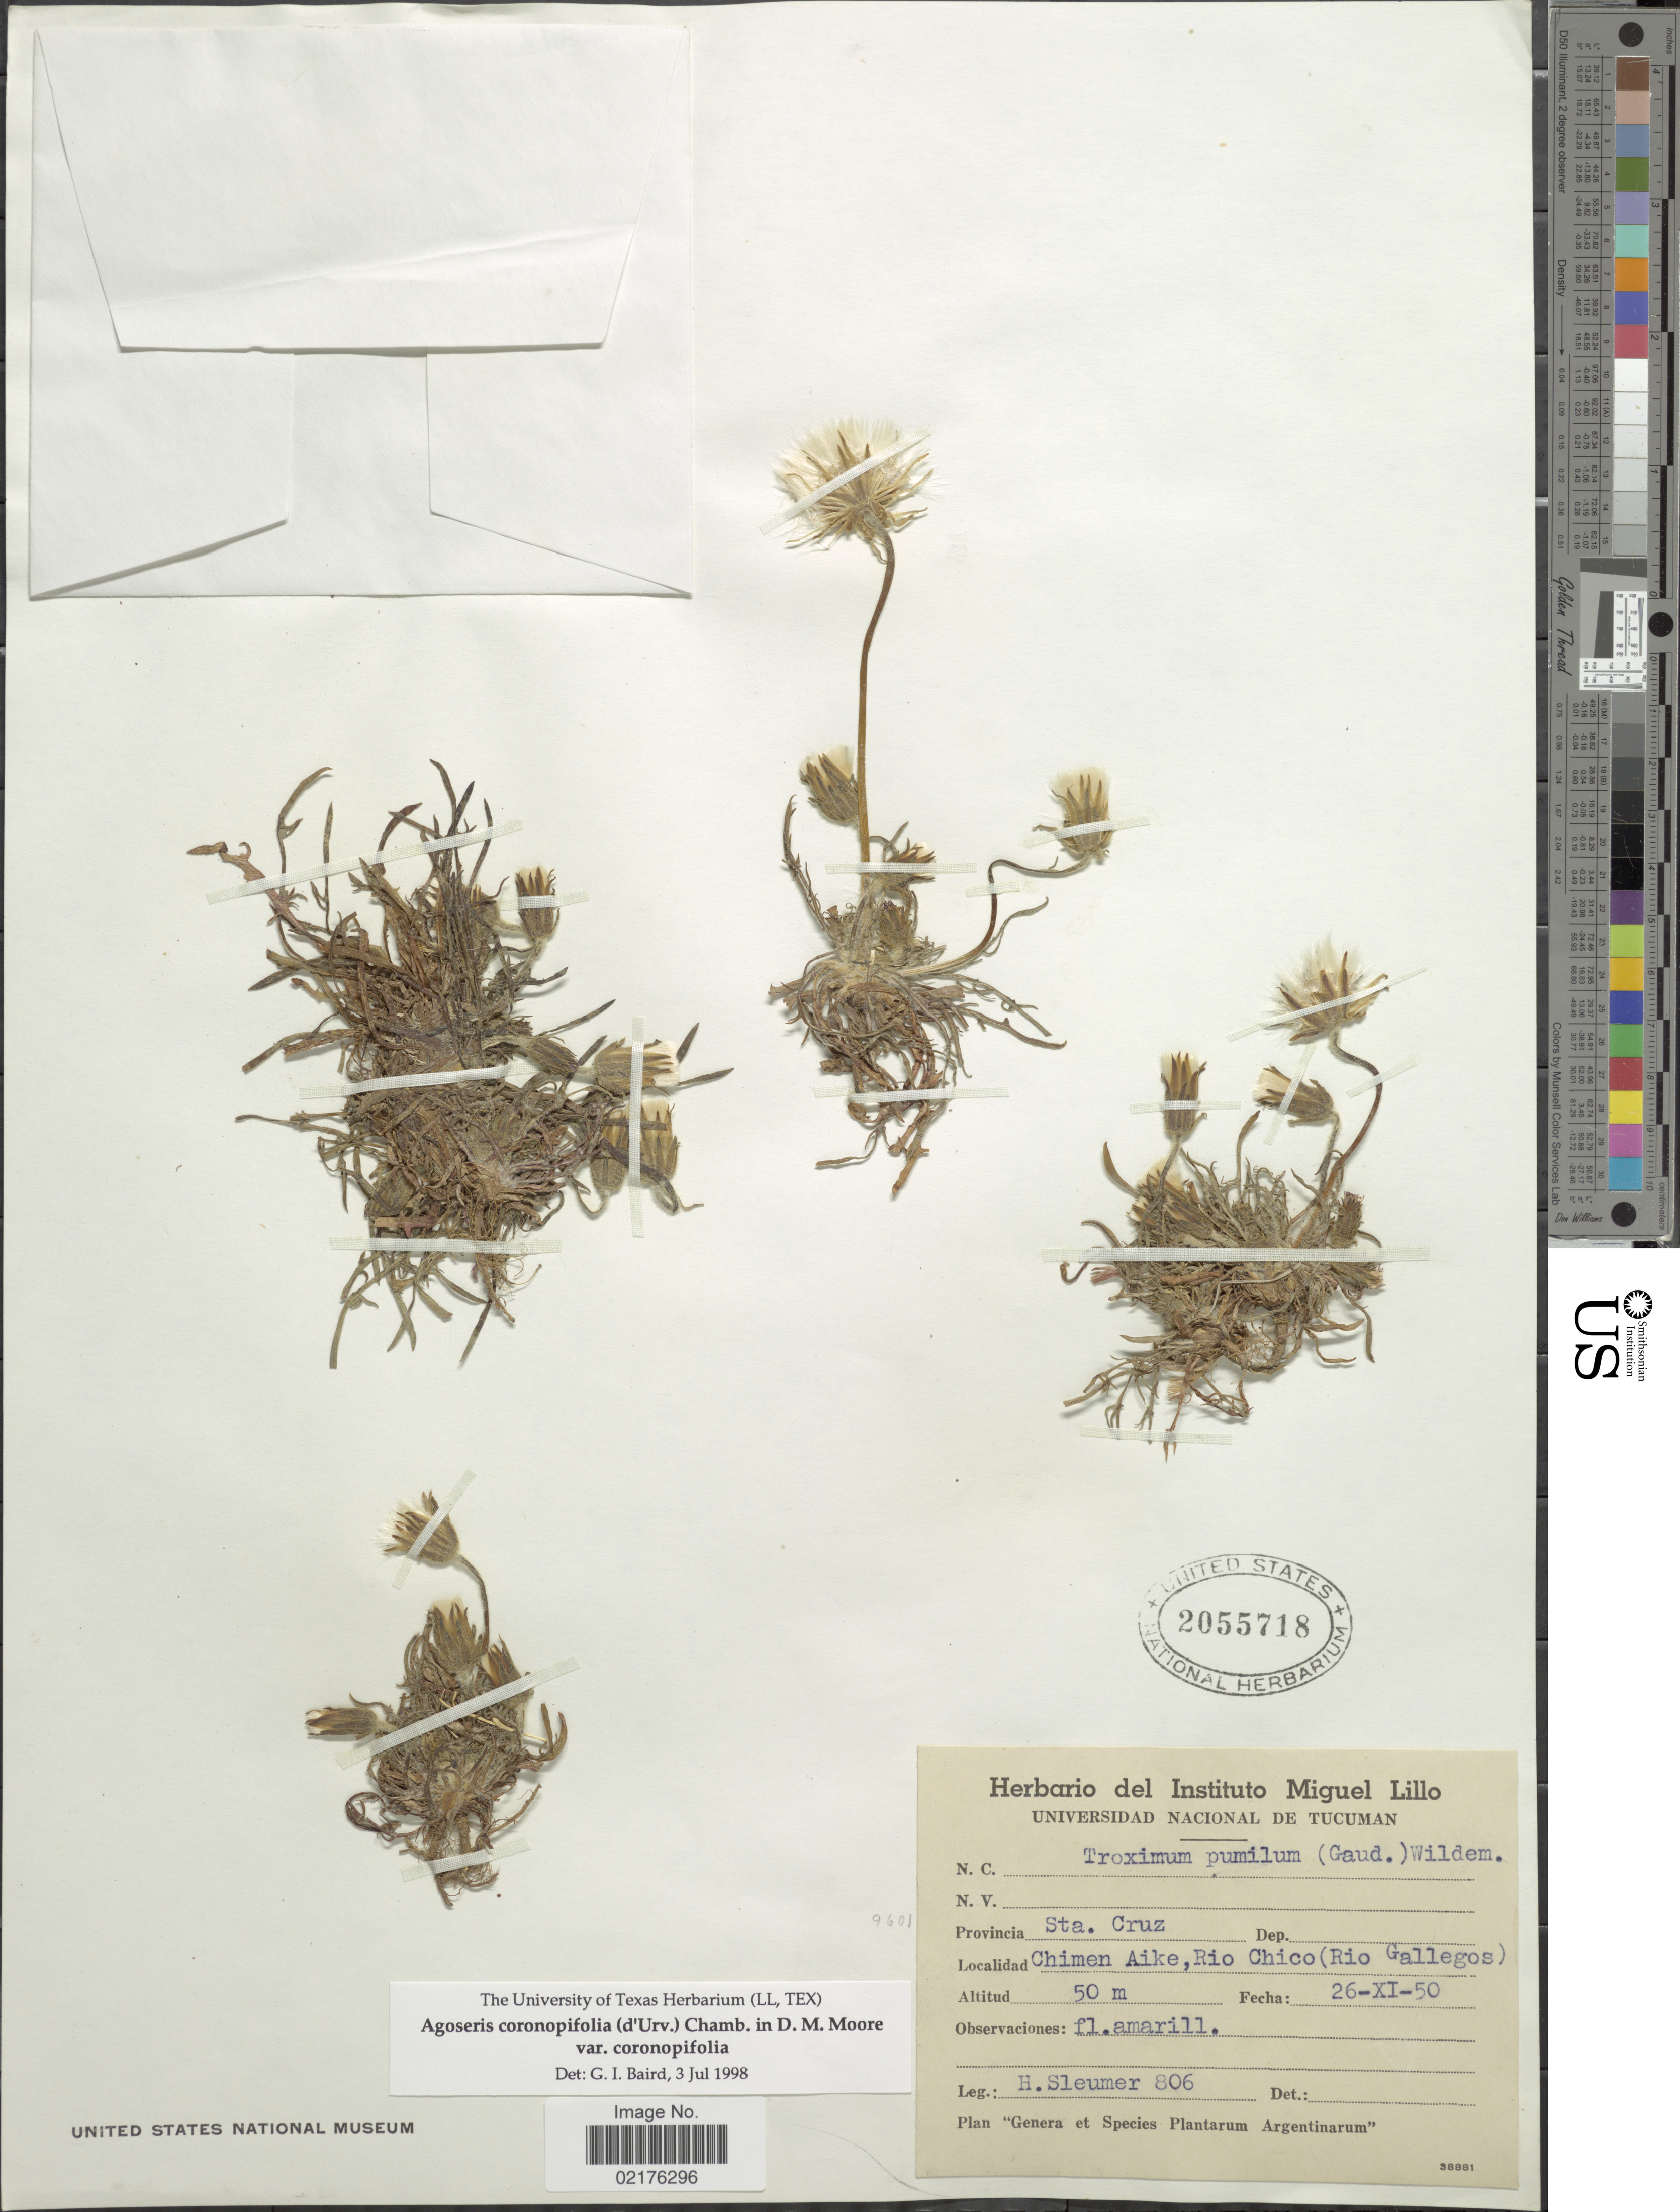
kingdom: Plantae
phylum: Tracheophyta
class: Magnoliopsida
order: Asterales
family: Asteraceae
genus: Agoseris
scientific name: Agoseris coronopifolia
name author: (d'Urv.) K.L. Chambers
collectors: H. O. Sleumer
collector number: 806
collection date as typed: Transcribed d/m/y: 26/11/50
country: Argentina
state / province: Santa Cruz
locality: Provincia Sta. Cruz, Chimen Aike, Rio Chico (Rio Gallegos)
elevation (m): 50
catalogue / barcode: US 2055718